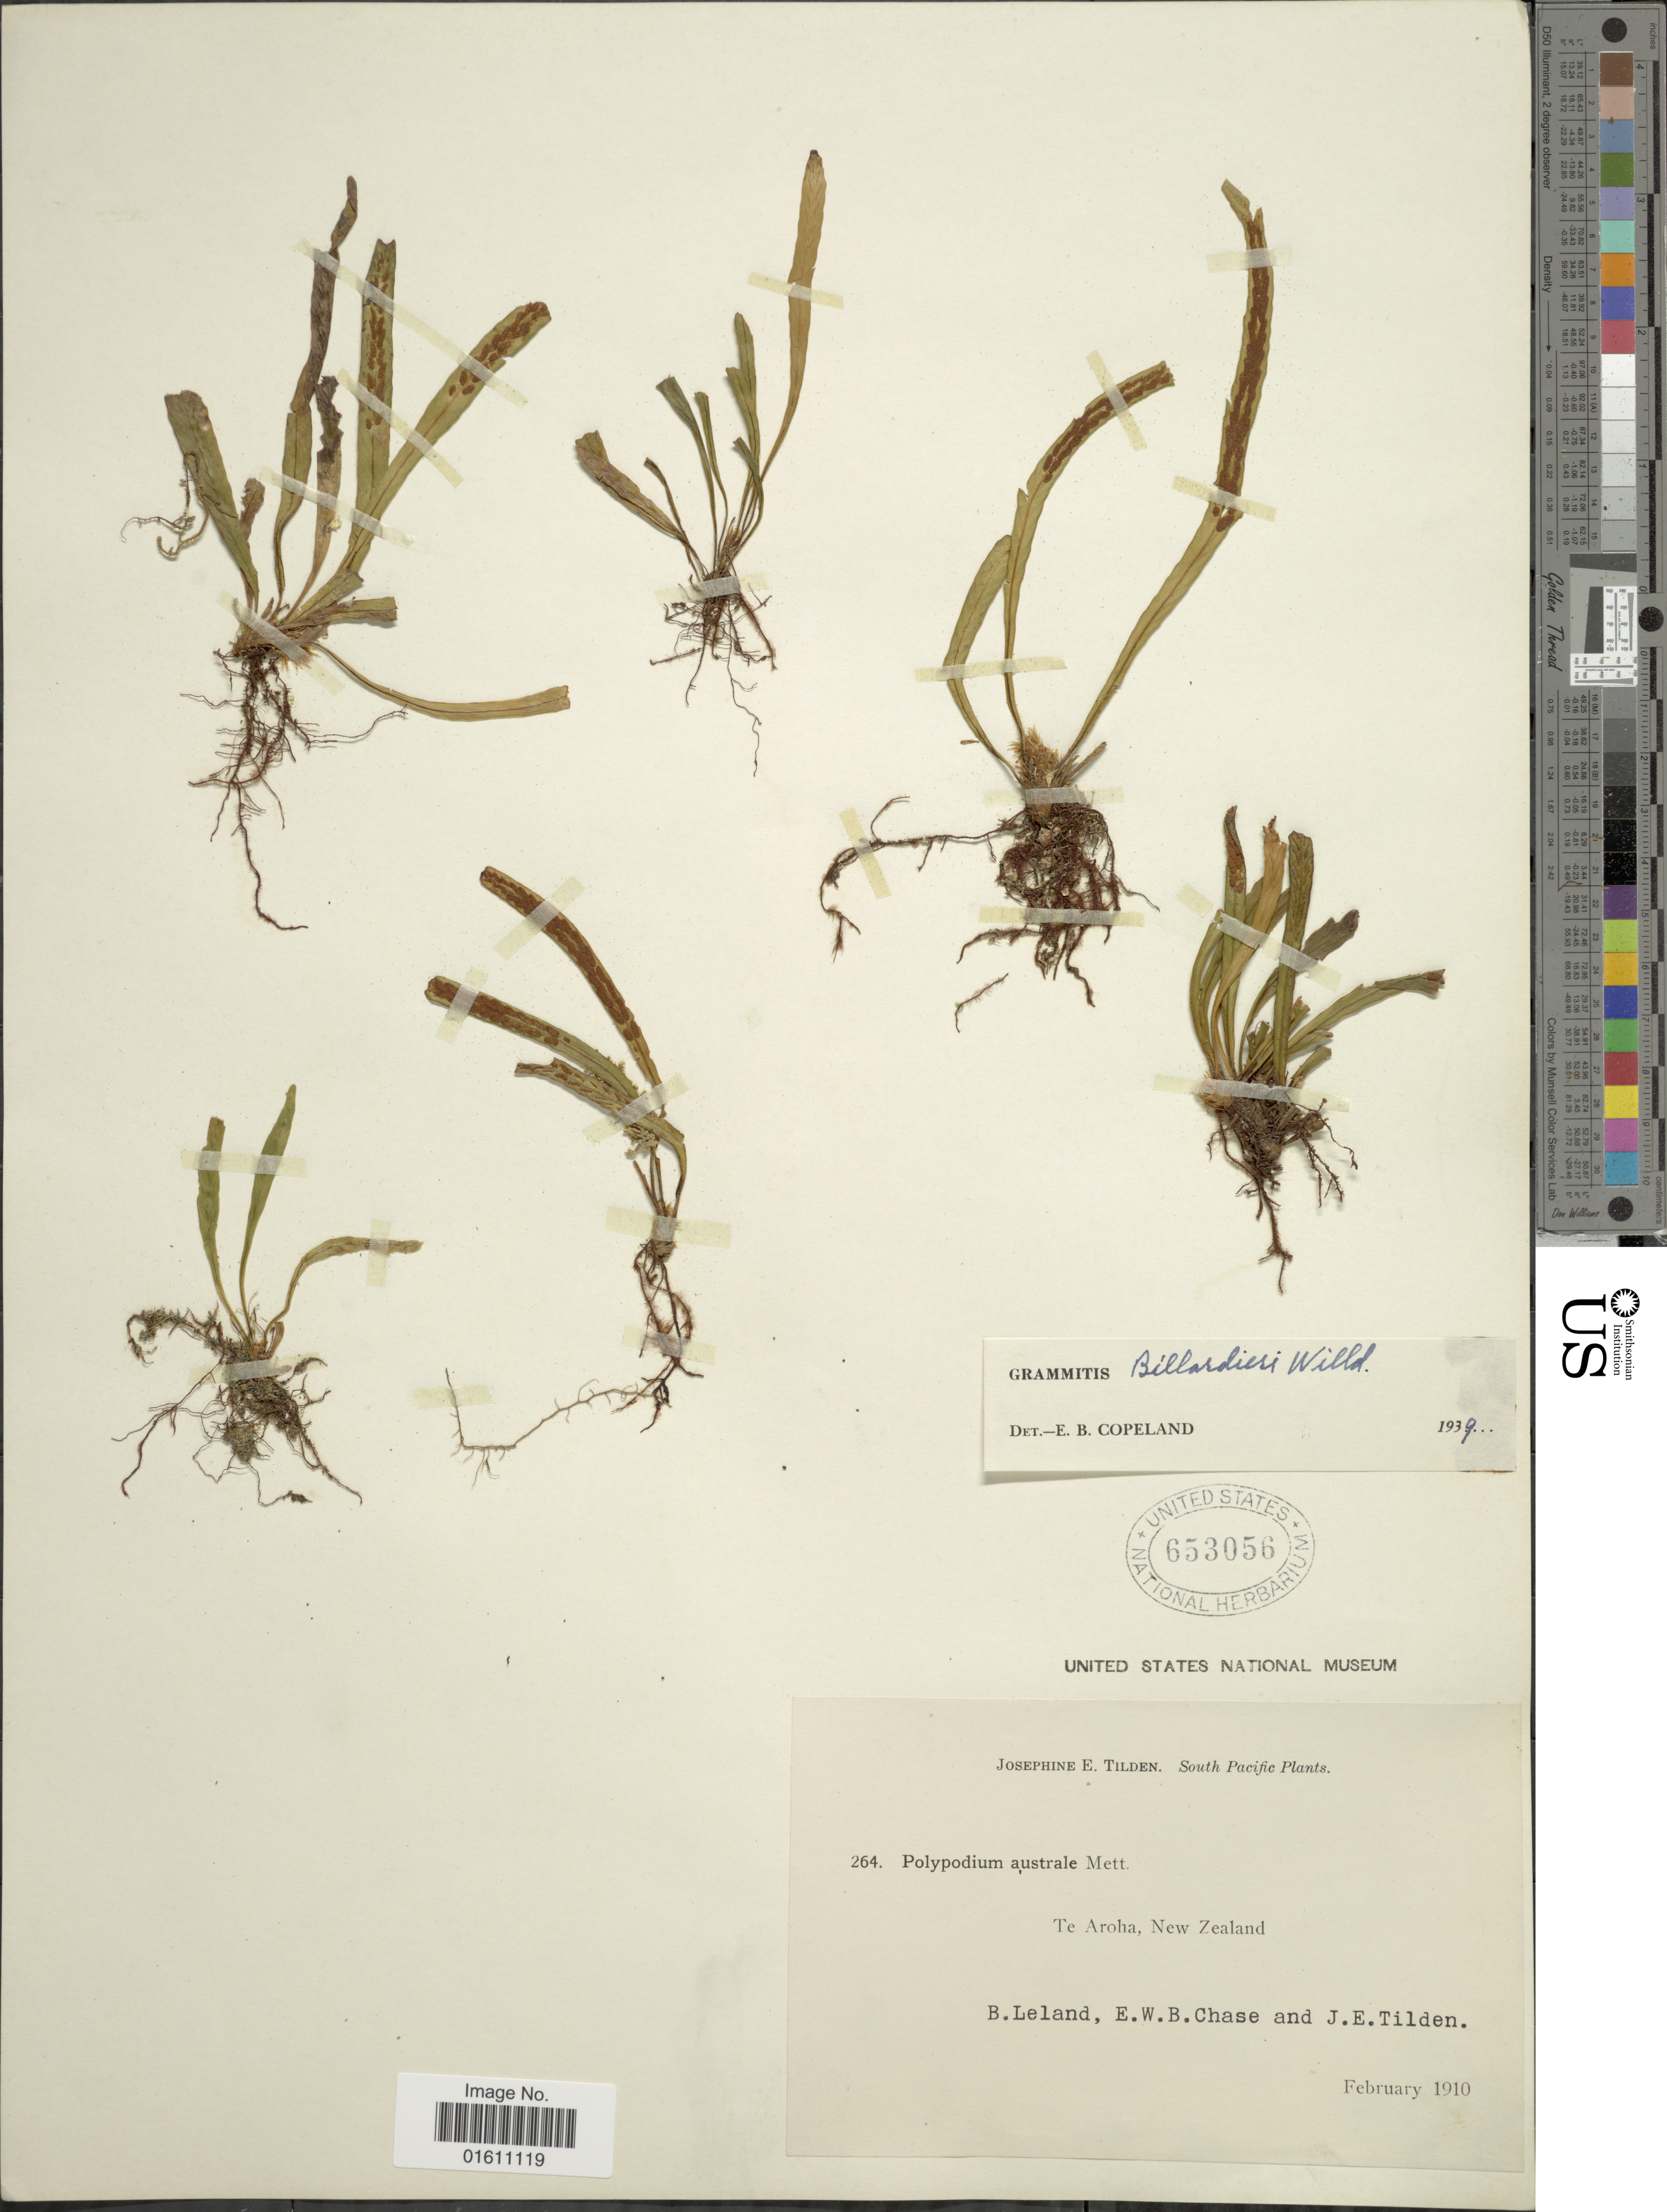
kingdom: Plantae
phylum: Tracheophyta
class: Polypodiopsida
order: Polypodiales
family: Polypodiaceae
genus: Notogrammitis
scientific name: Notogrammitis billardierei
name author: (Willd.) Parris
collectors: B. Leland, E. W. Chase & J. E. Tilden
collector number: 264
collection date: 1910-02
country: New Zealand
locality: South Pacific, Te Aroha,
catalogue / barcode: US 653056